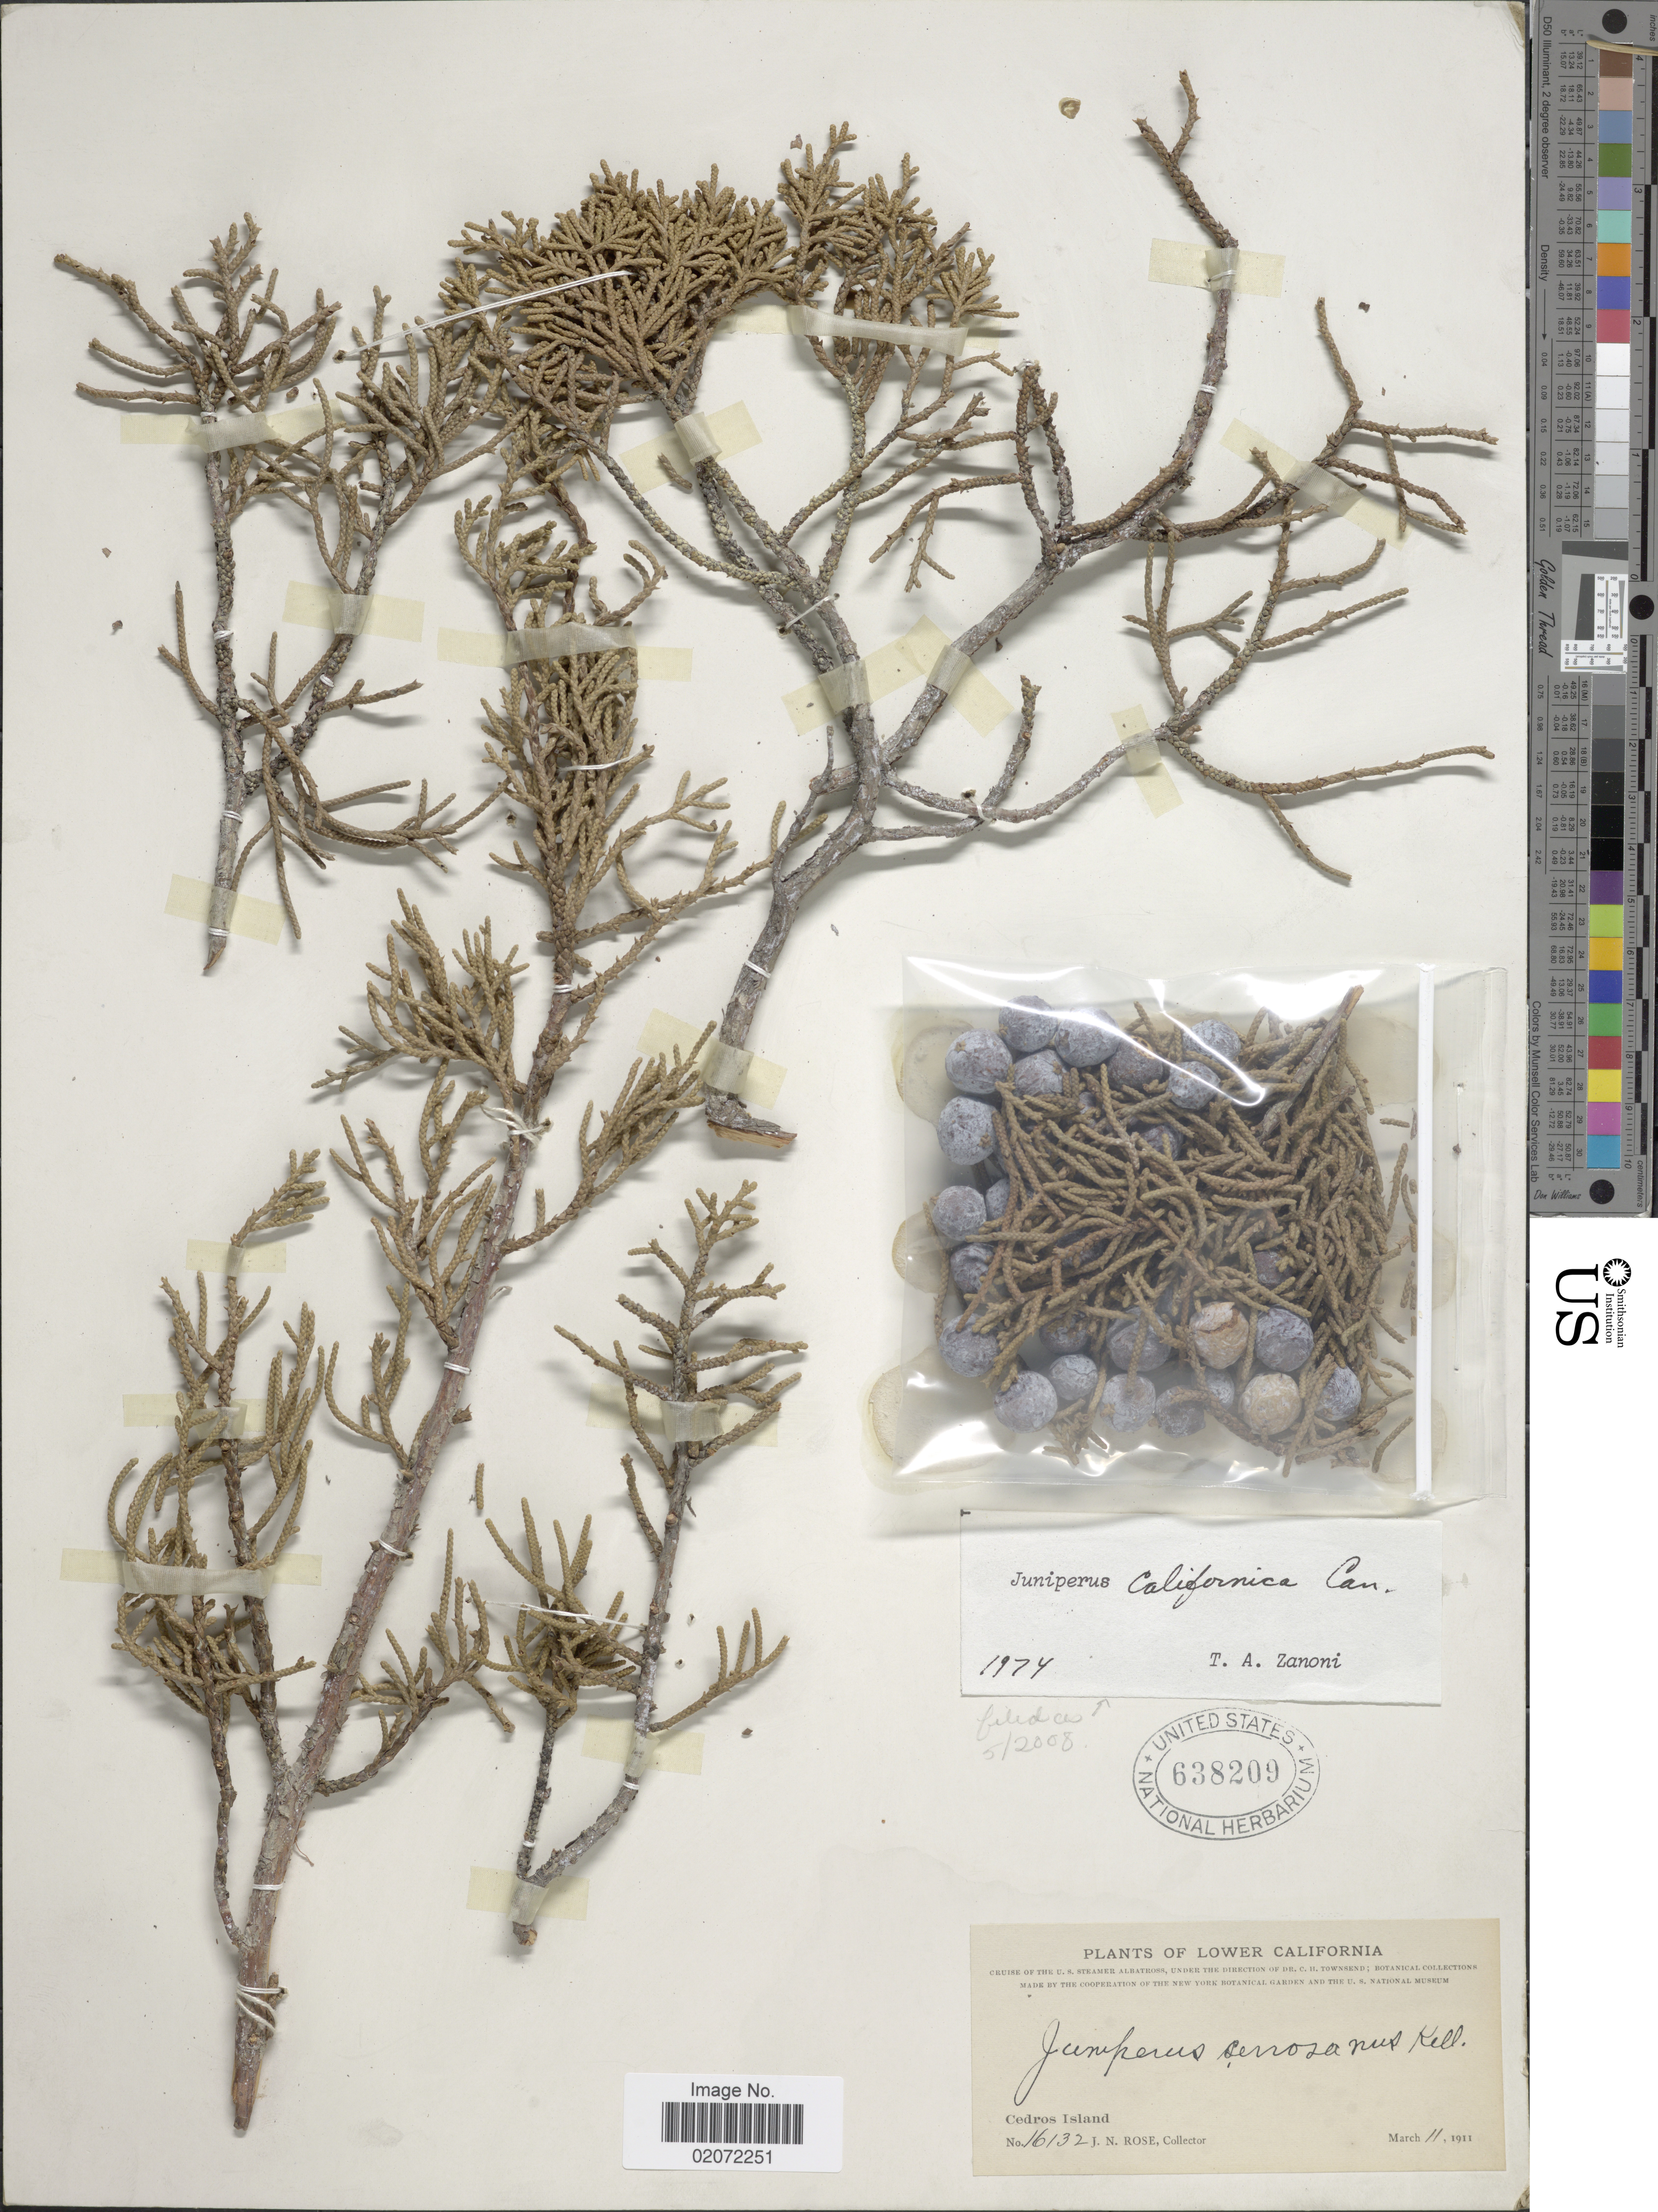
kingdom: Plantae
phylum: Tracheophyta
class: Pinopsida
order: Pinales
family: Cupressaceae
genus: Juniperus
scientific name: Juniperus californica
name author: Carrière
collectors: J. N. Rose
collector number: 16132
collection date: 1911-03-11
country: Mexico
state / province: Baja California Norte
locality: Lower California, Cedros Island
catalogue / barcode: US 638209